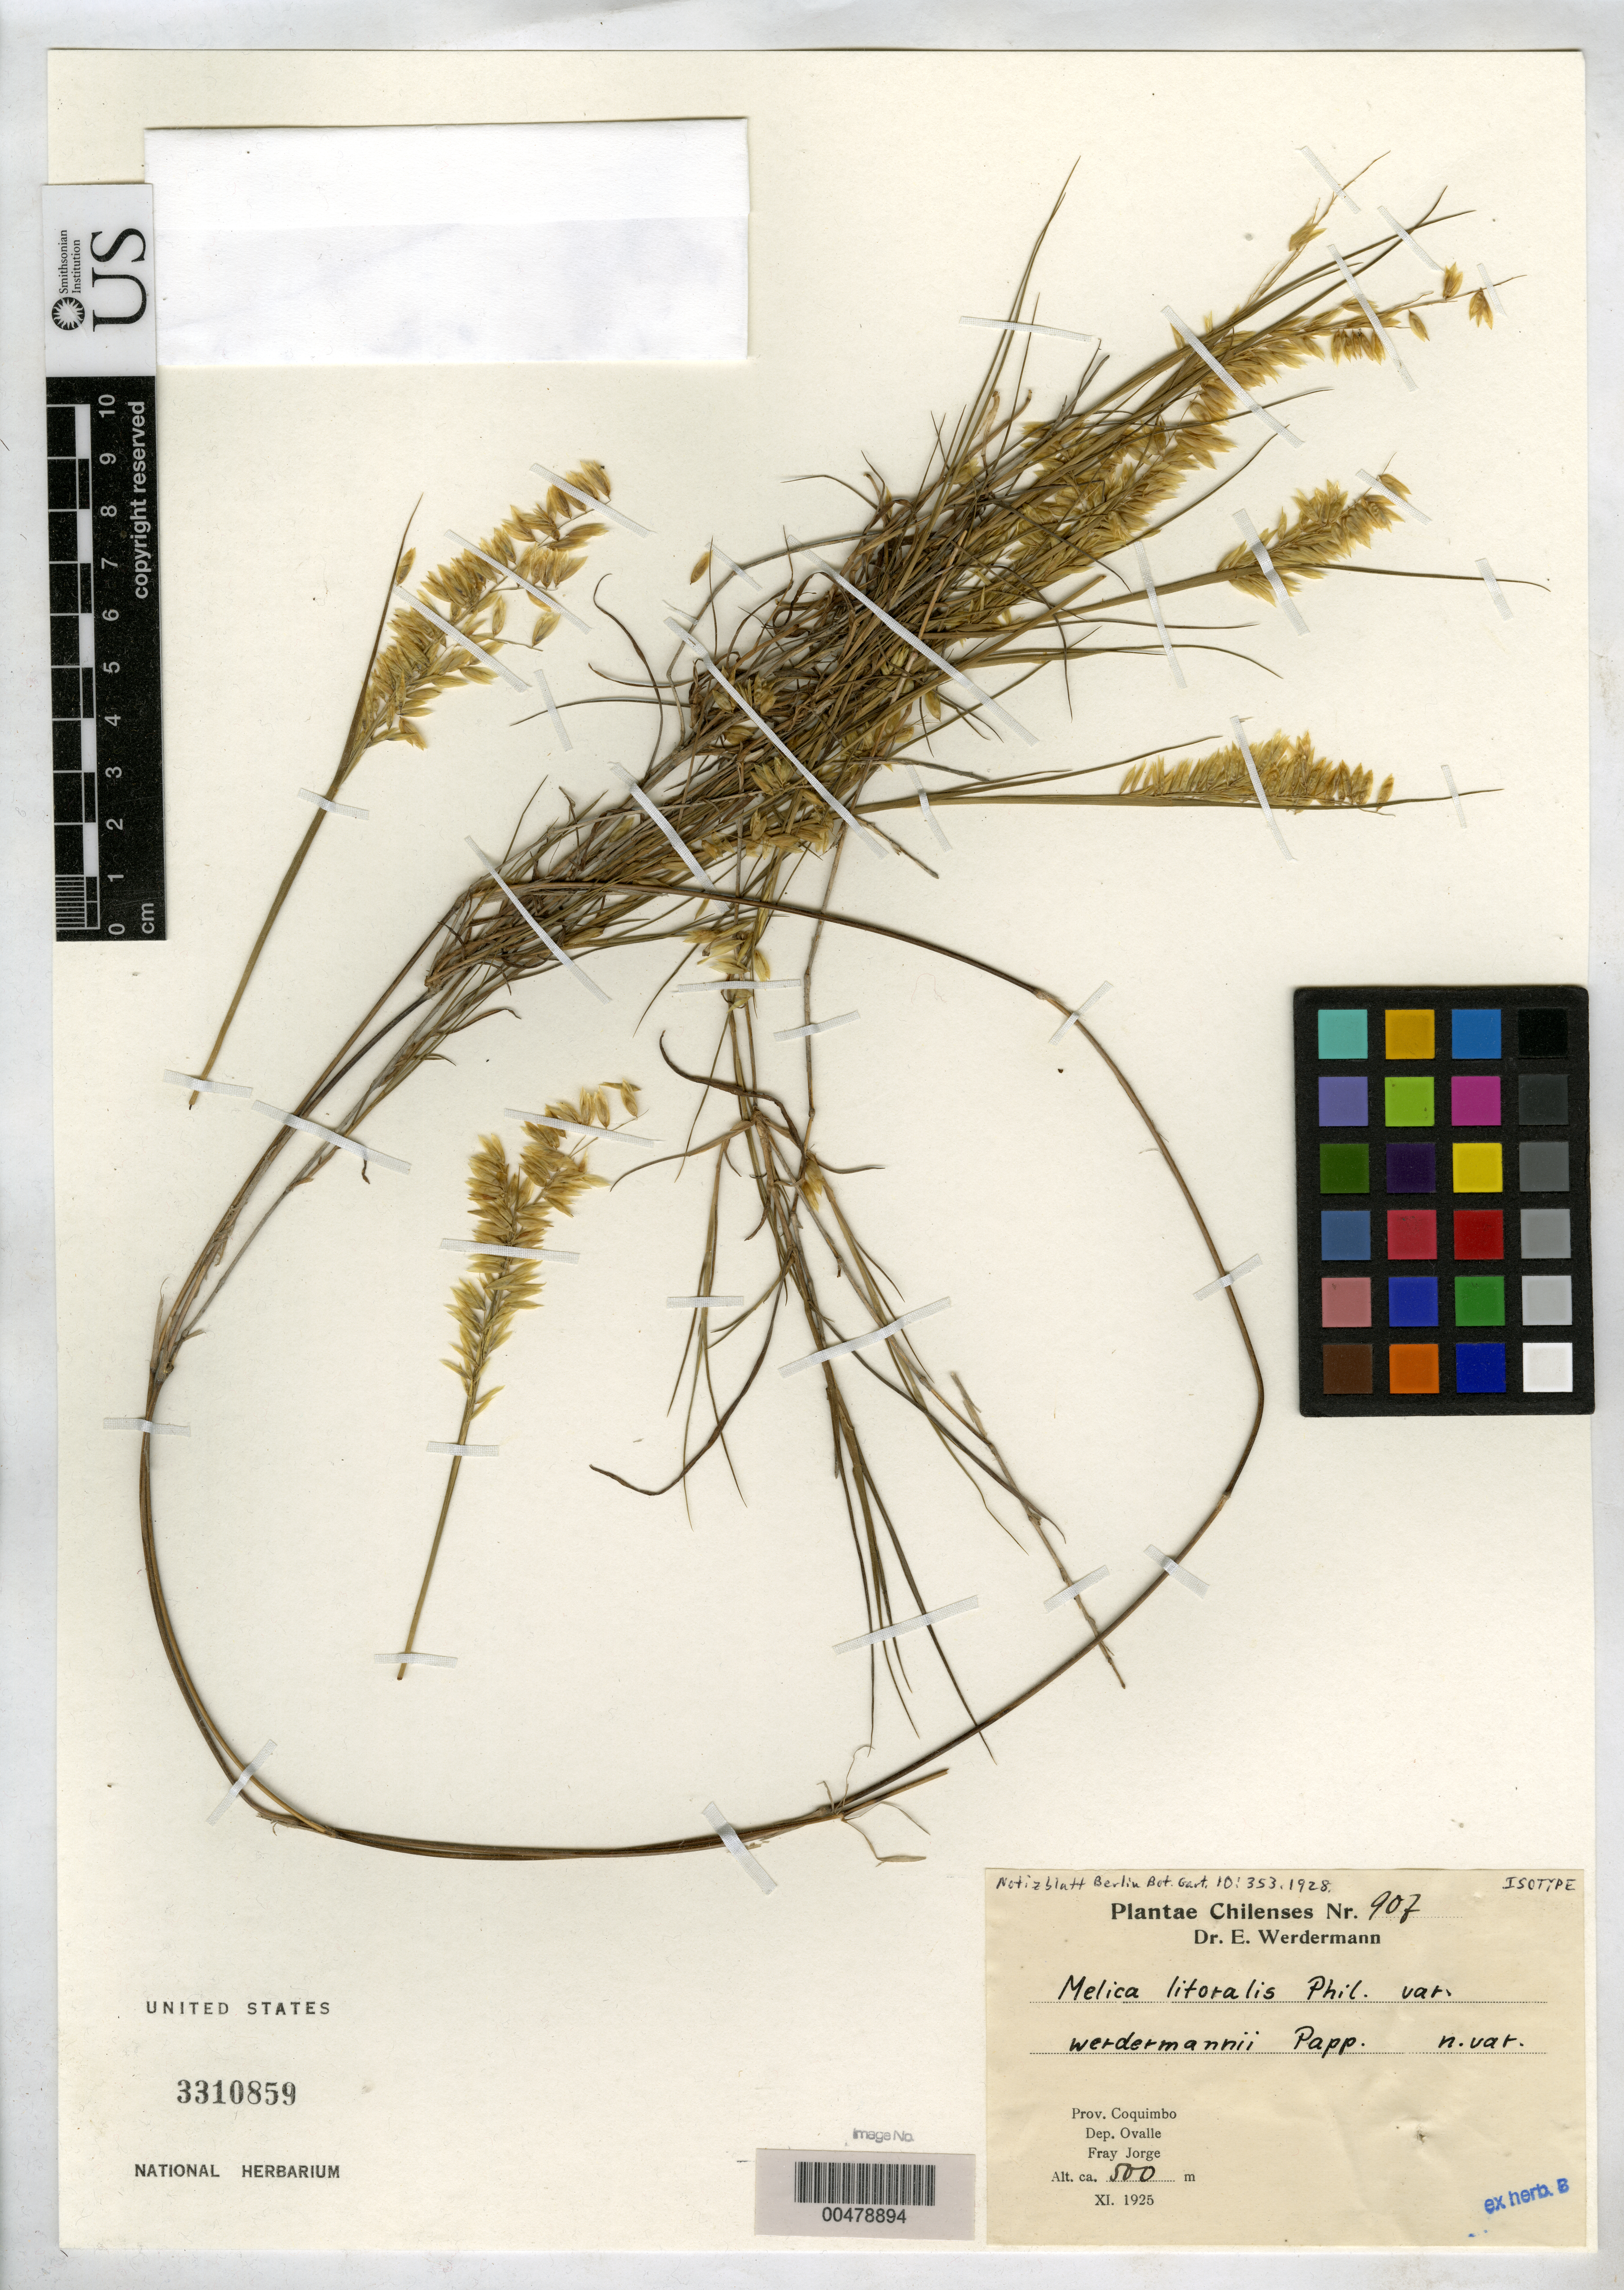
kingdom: Plantae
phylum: Tracheophyta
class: Liliopsida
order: Poales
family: Poaceae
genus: Melica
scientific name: Melica litoralis var. werdermannii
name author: Papp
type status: Isotype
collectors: E. Werdermann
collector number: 907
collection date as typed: Nov 1925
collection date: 1925-11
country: Chile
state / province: Coquimbo (IV)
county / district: Ovalle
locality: Fray Jorge.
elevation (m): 500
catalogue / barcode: US 3310859